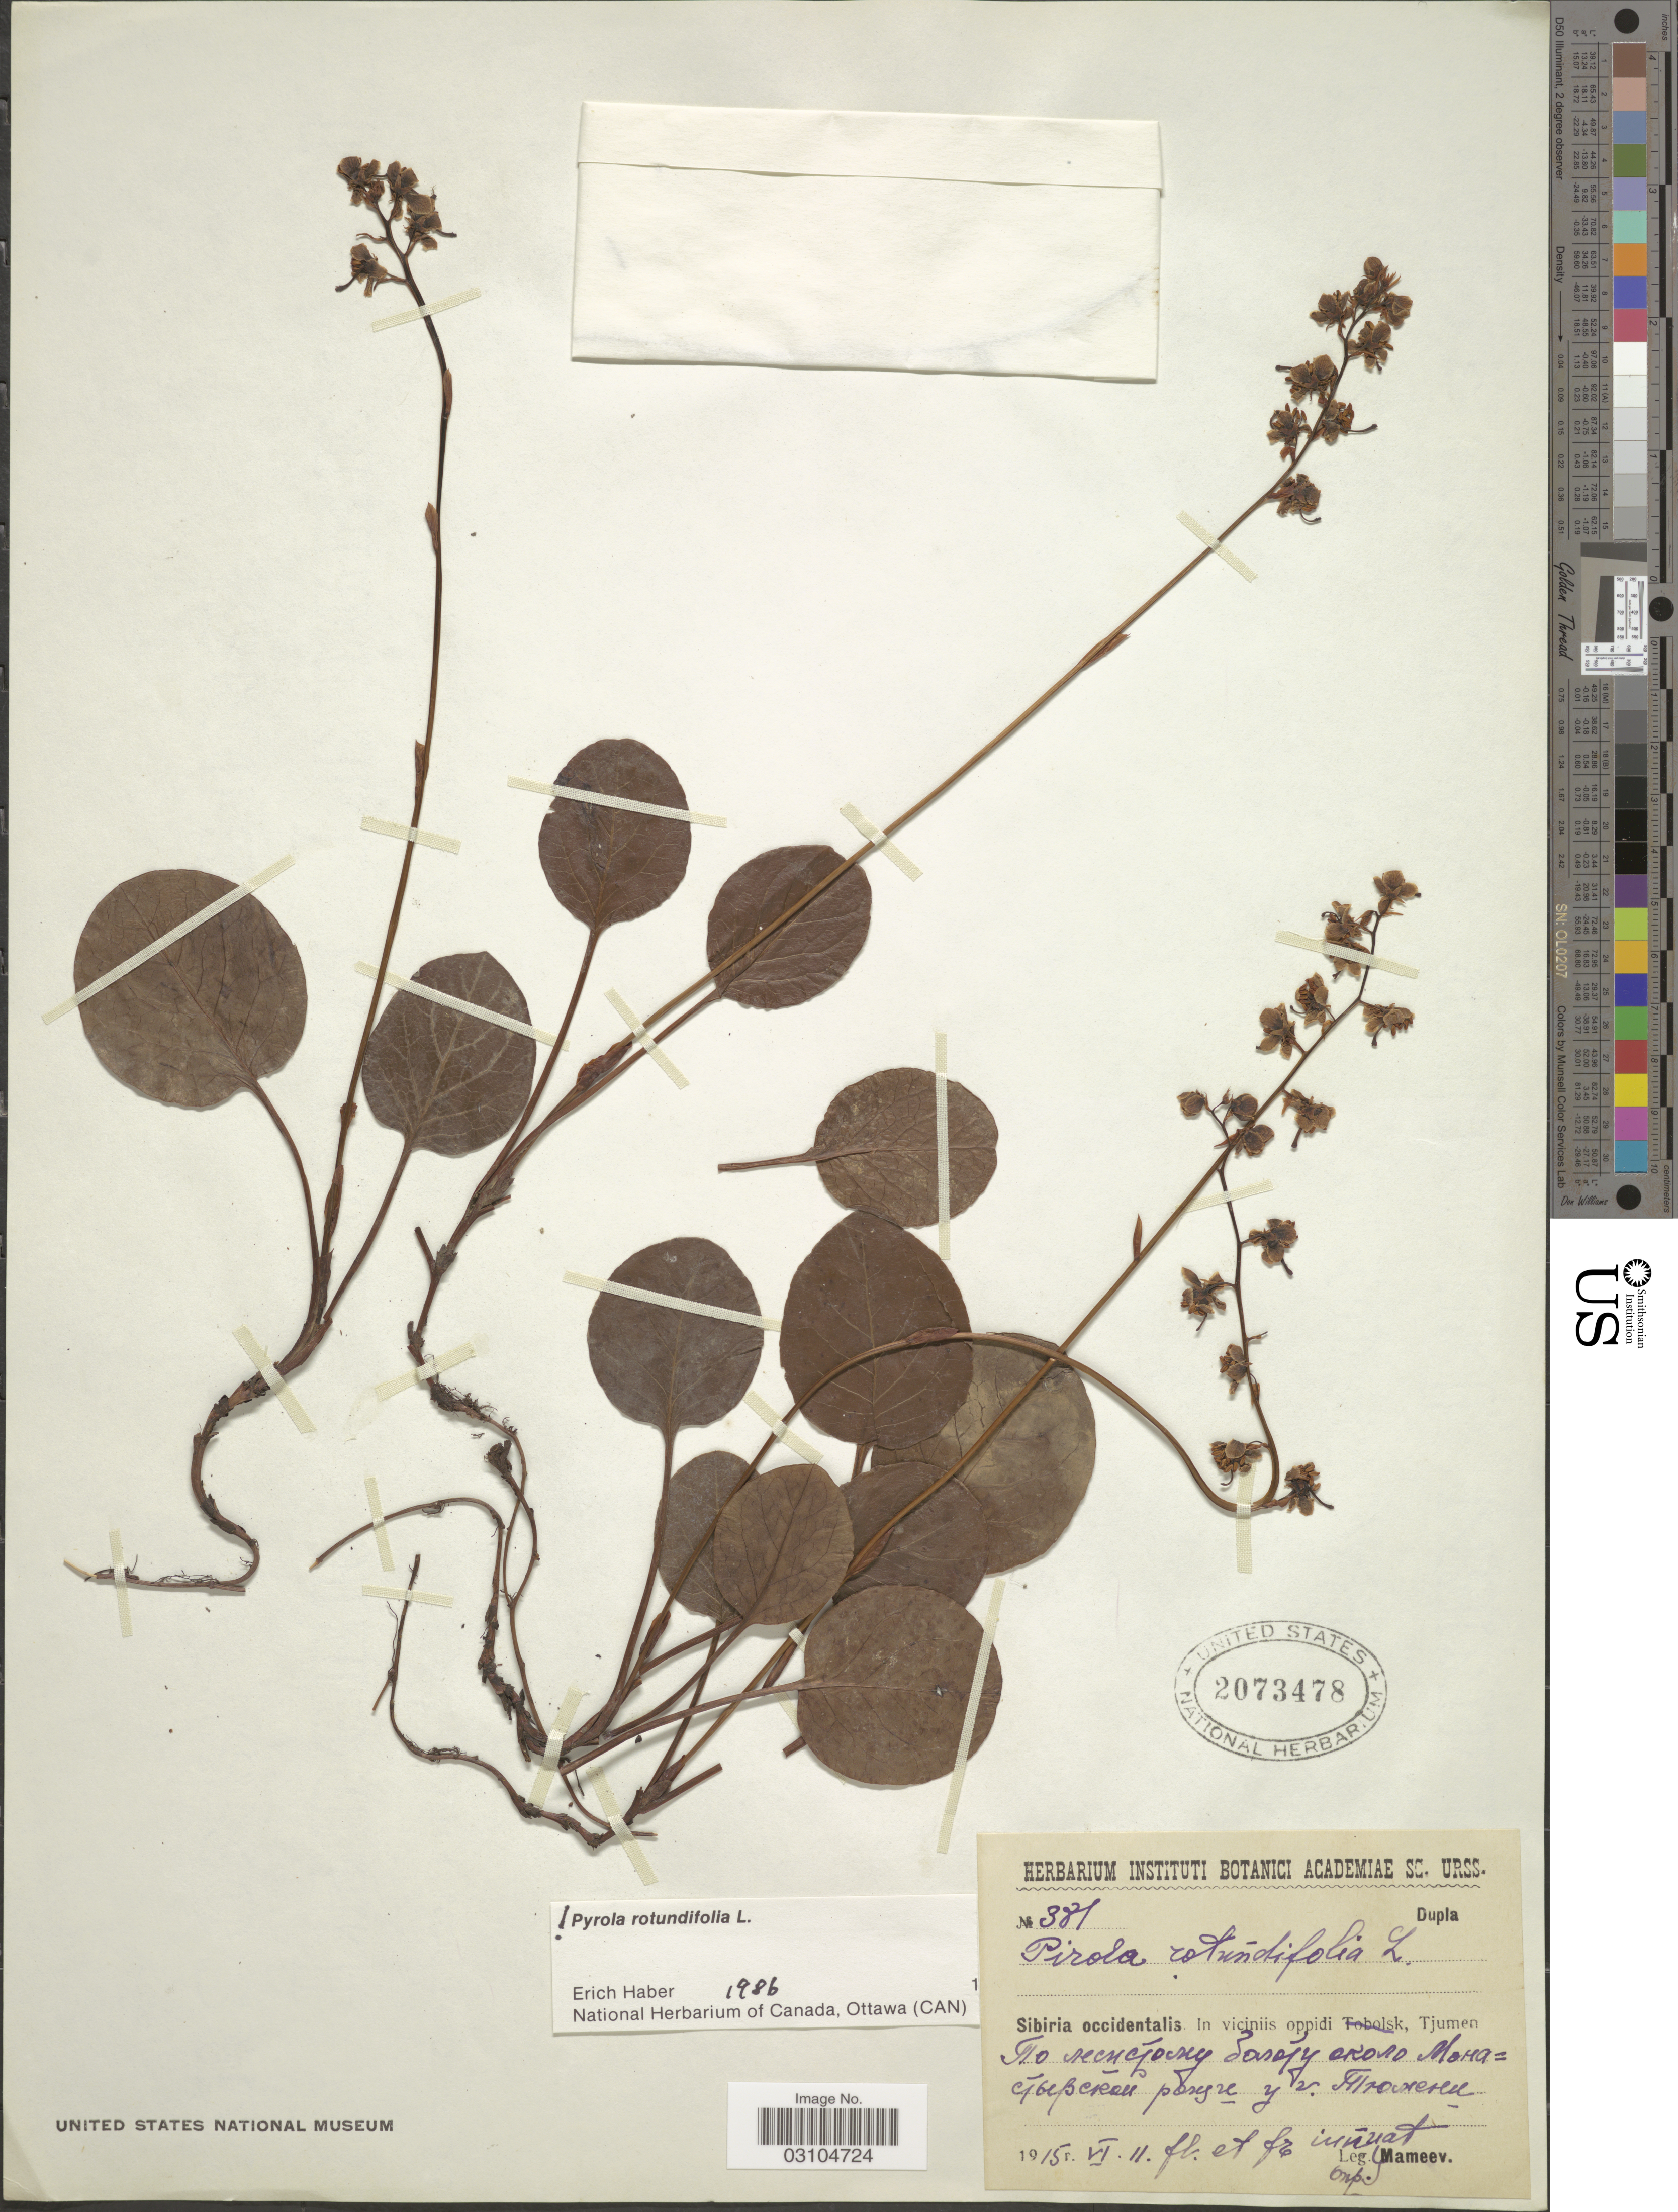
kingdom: Plantae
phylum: Tracheophyta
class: Magnoliopsida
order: Ericales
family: Ericaceae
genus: Pyrola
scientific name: Pyrola rotundifolia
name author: L.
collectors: Mameev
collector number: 381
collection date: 1915-06-11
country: Russian Federation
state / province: Tyumen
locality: Sibiria occidentalis. In viciniis oppidi Tjumen. Monastyrskaya Grove near Tyumen.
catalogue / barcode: US 2073478